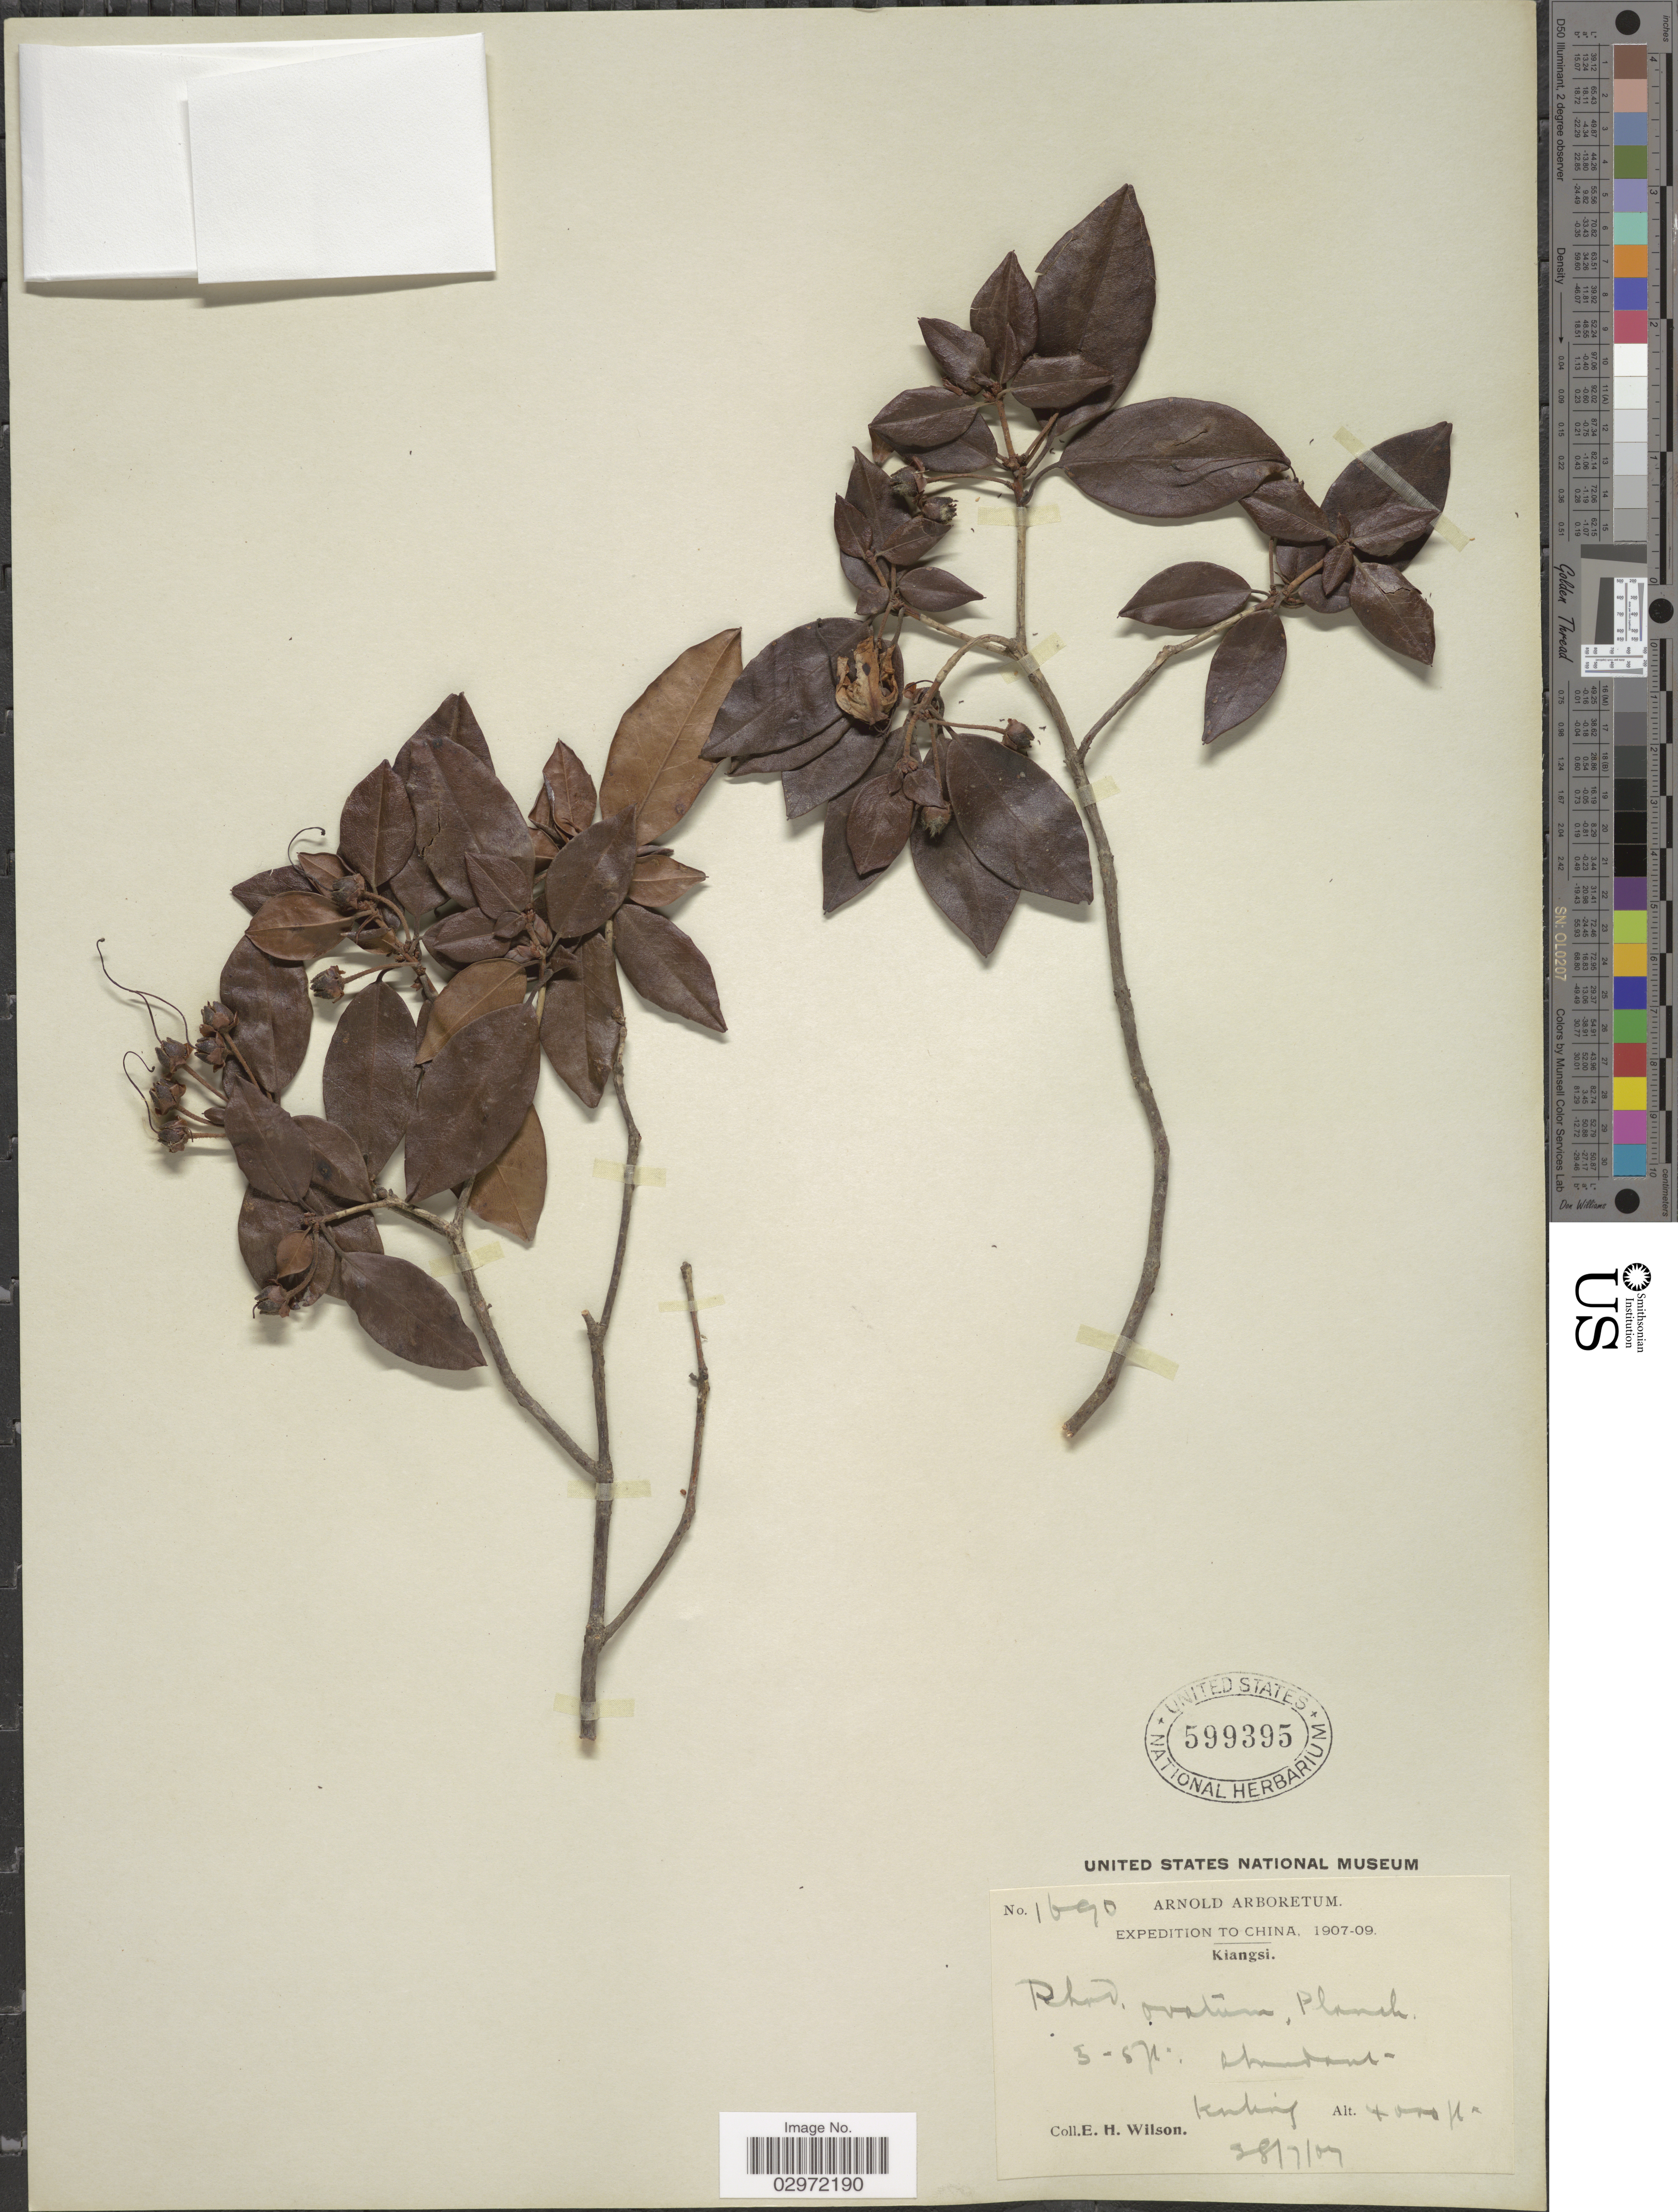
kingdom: Plantae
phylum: Tracheophyta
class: Magnoliopsida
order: Ericales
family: Ericaceae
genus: Rhododendron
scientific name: Rhododendron ovatum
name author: (Lindl.) Planch. ex Maxim.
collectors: E. Wilson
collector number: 1690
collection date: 1907-07-28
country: China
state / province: Jiangxi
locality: Kiangsi. Kuling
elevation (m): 1219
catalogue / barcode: US 599395